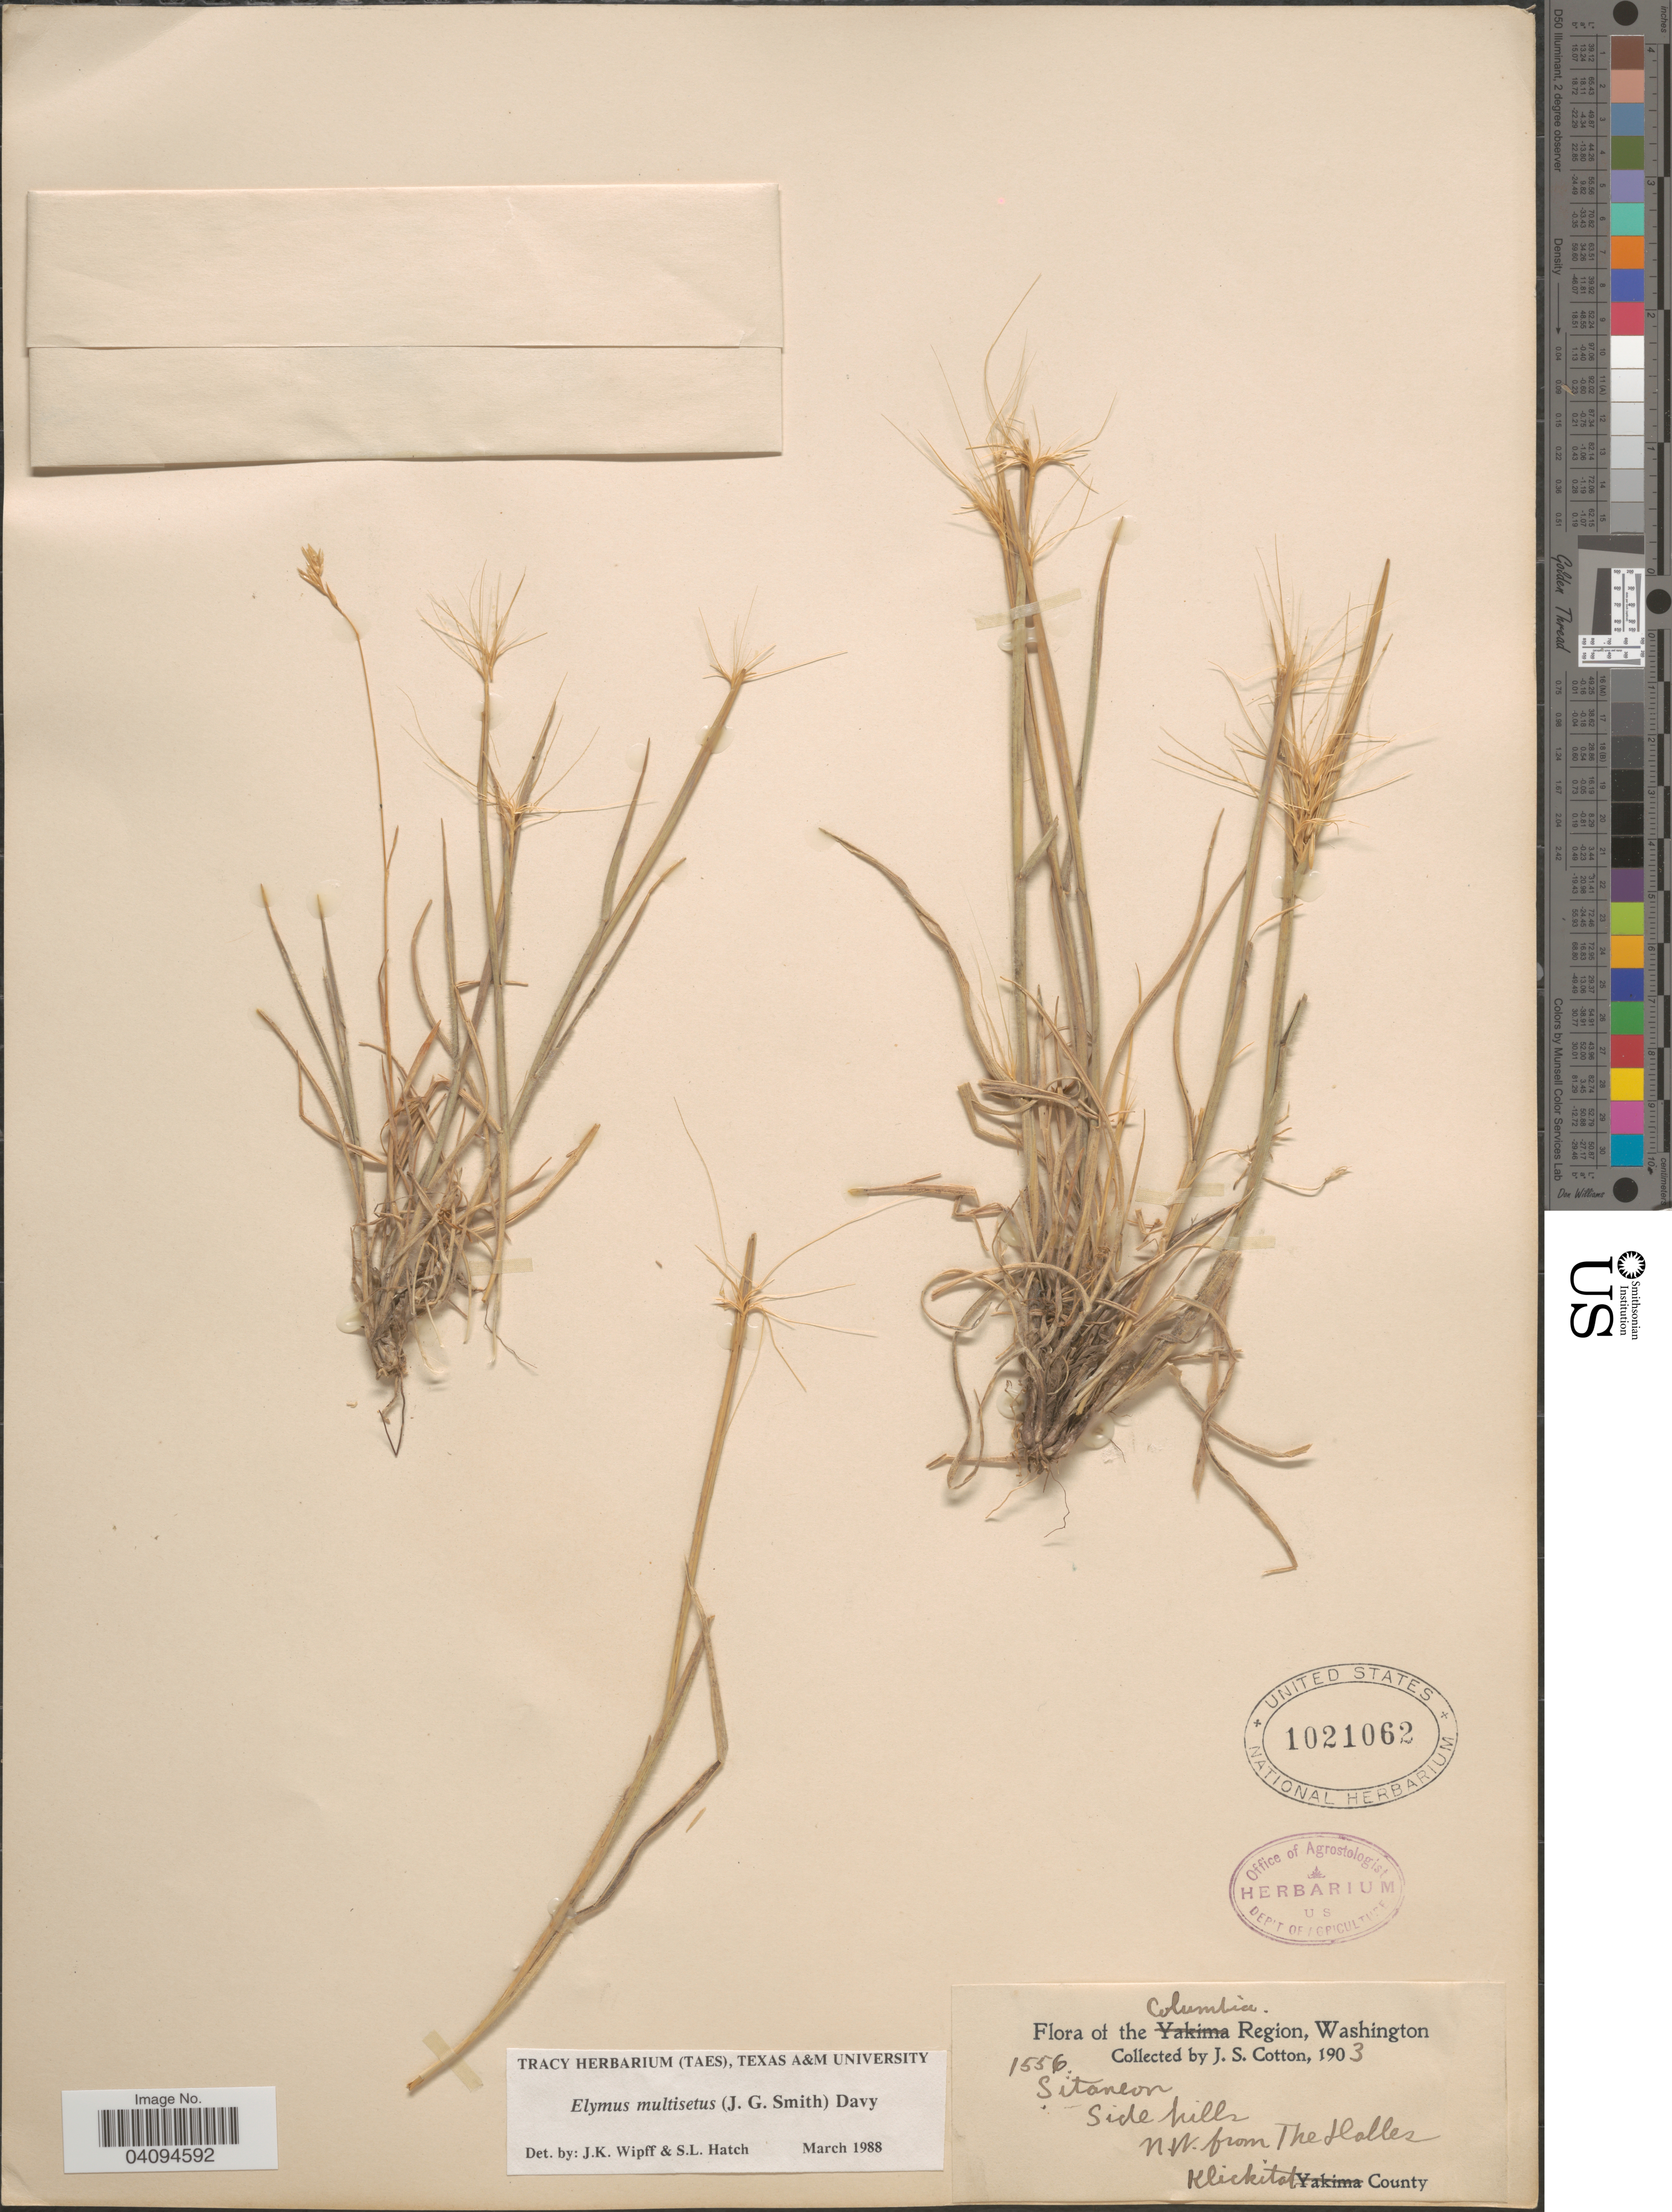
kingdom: Plantae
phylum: Tracheophyta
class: Liliopsida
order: Poales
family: Poaceae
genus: Elymus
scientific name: Elymus multisetus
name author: (J.G. Sm.) Burtt Davy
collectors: J. S. Cotton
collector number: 1556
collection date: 1903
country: United States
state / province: Washington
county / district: Klickitat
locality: Columbia Region. Side hills. N.W. from The Halles. Klickitat County.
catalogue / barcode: US 1021062